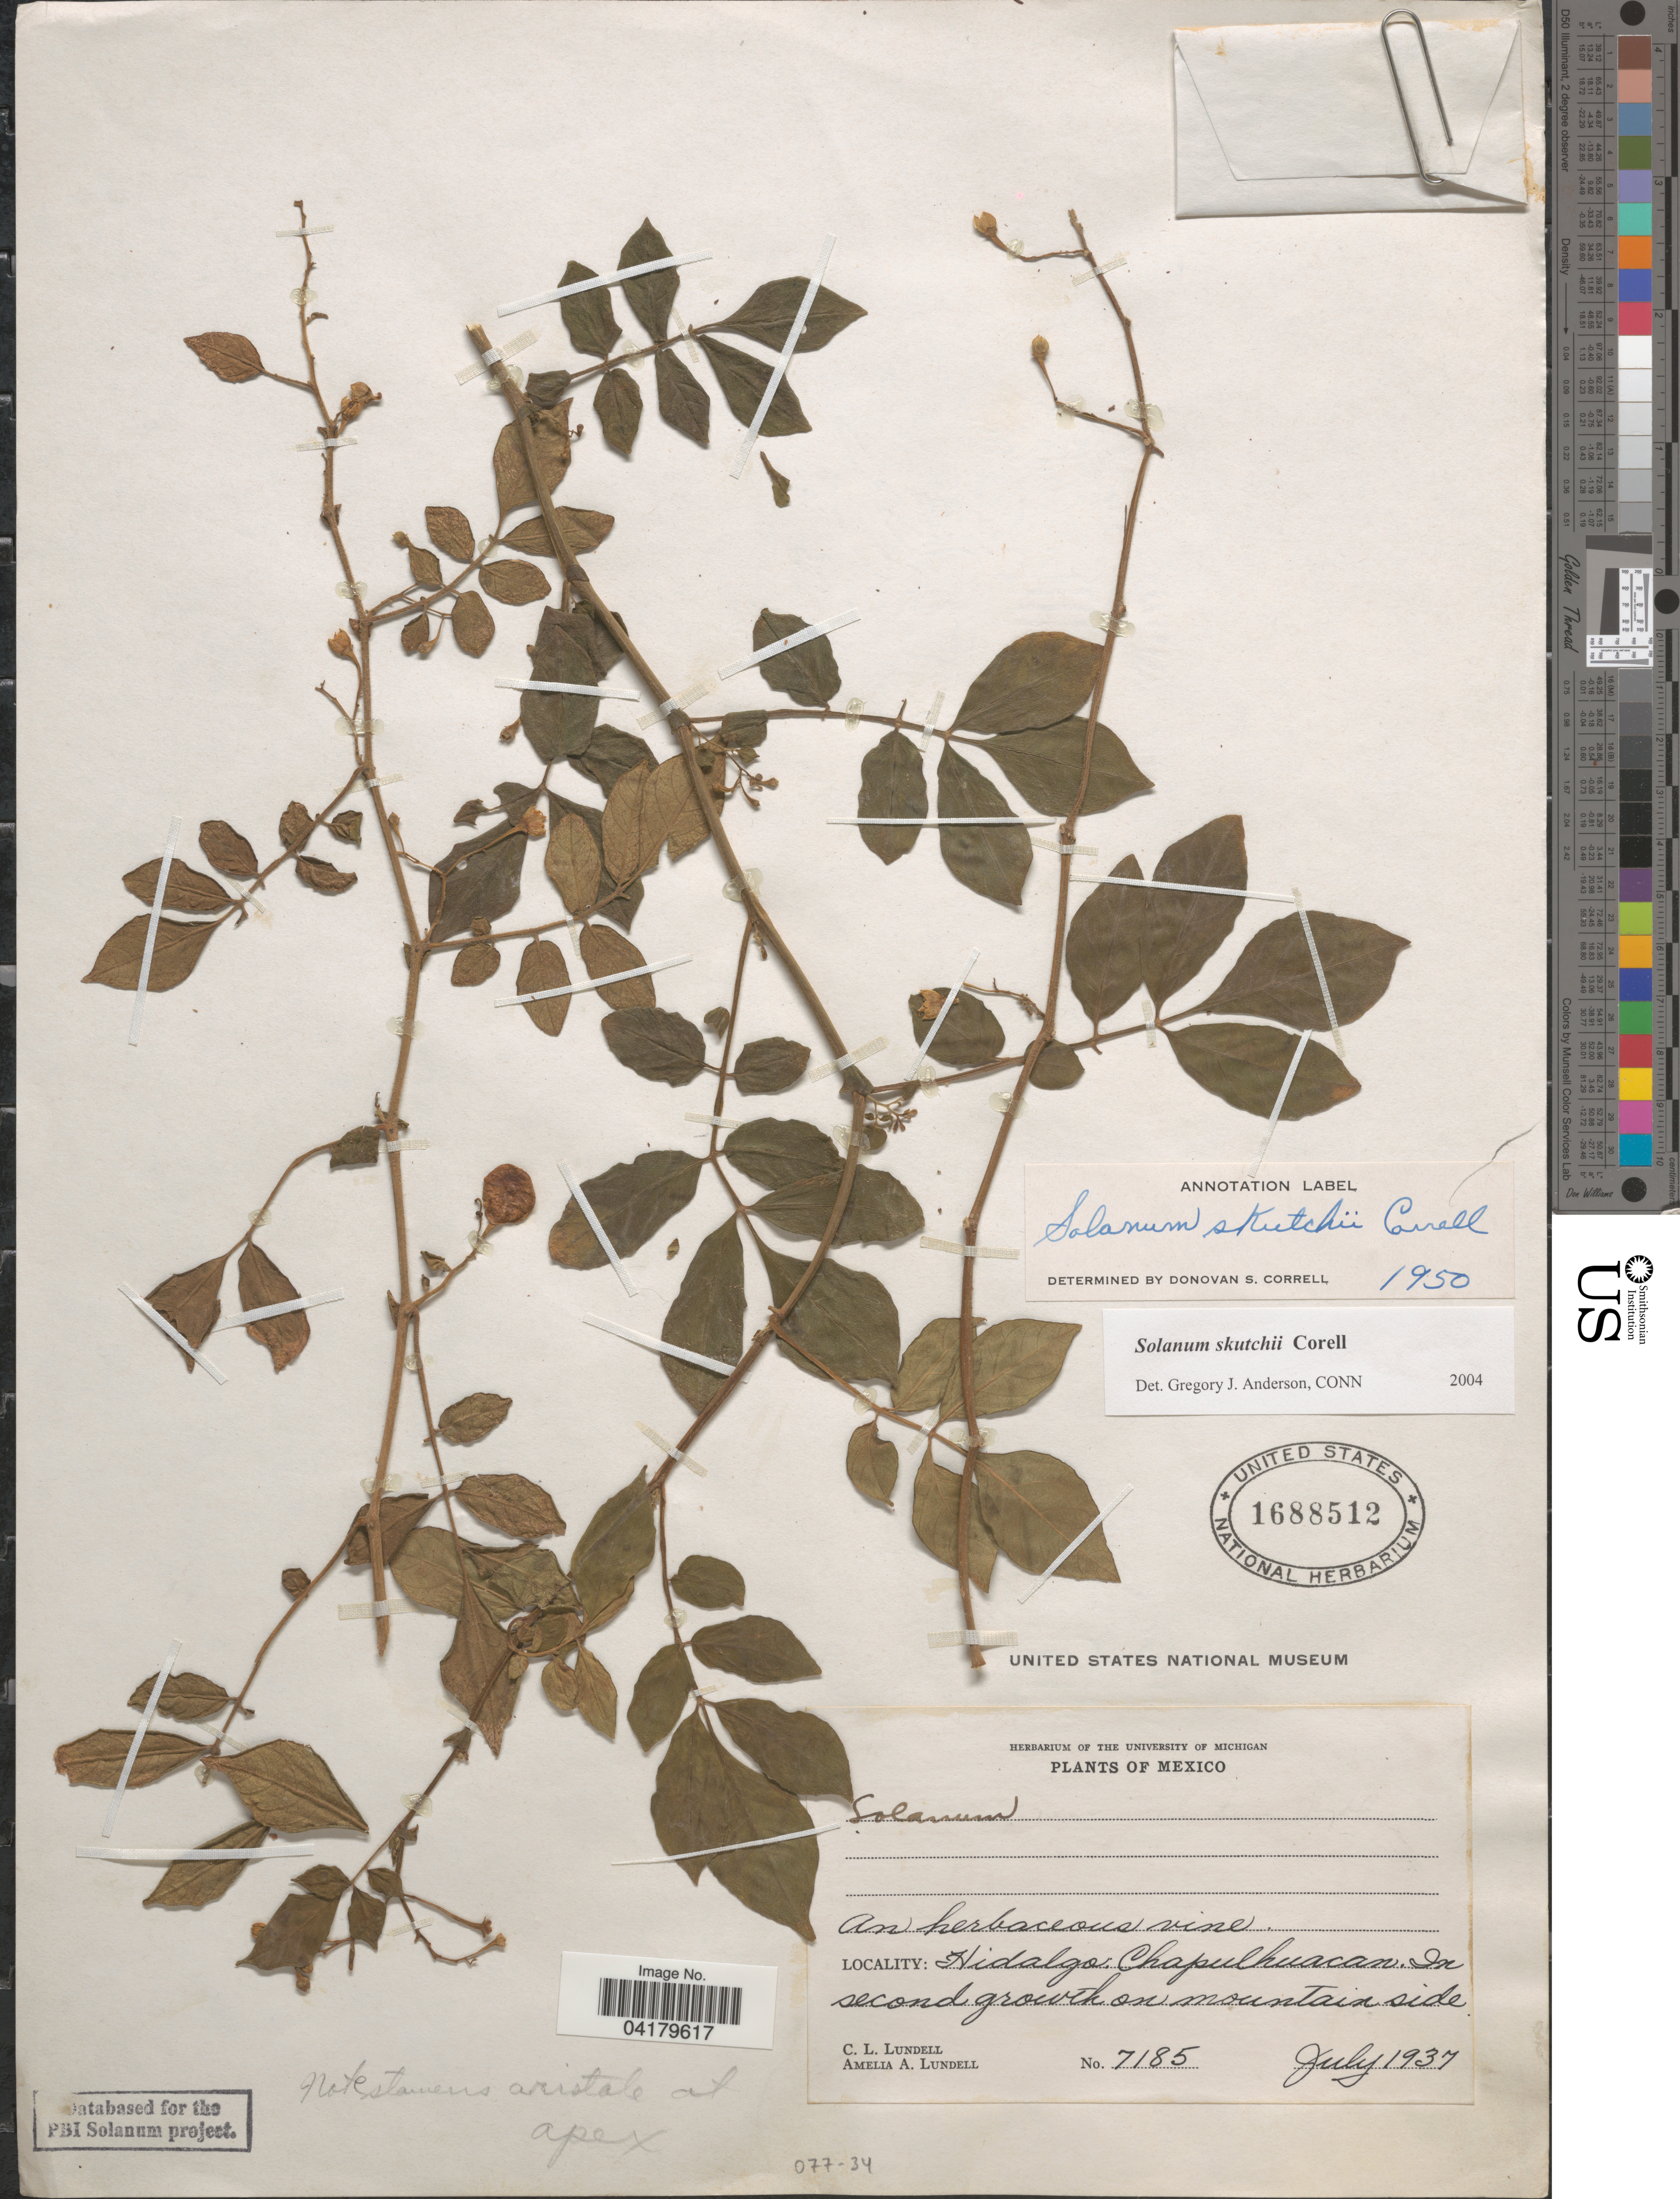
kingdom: Plantae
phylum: Tracheophyta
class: Magnoliopsida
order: Solanales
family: Solanaceae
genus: Solanum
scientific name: Solanum skutchii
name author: Correll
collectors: C. L. Lundell & A. A. Lundell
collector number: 7185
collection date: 1937-07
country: Mexico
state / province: Hidalgo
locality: Chapulhuacan.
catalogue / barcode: US 1688512